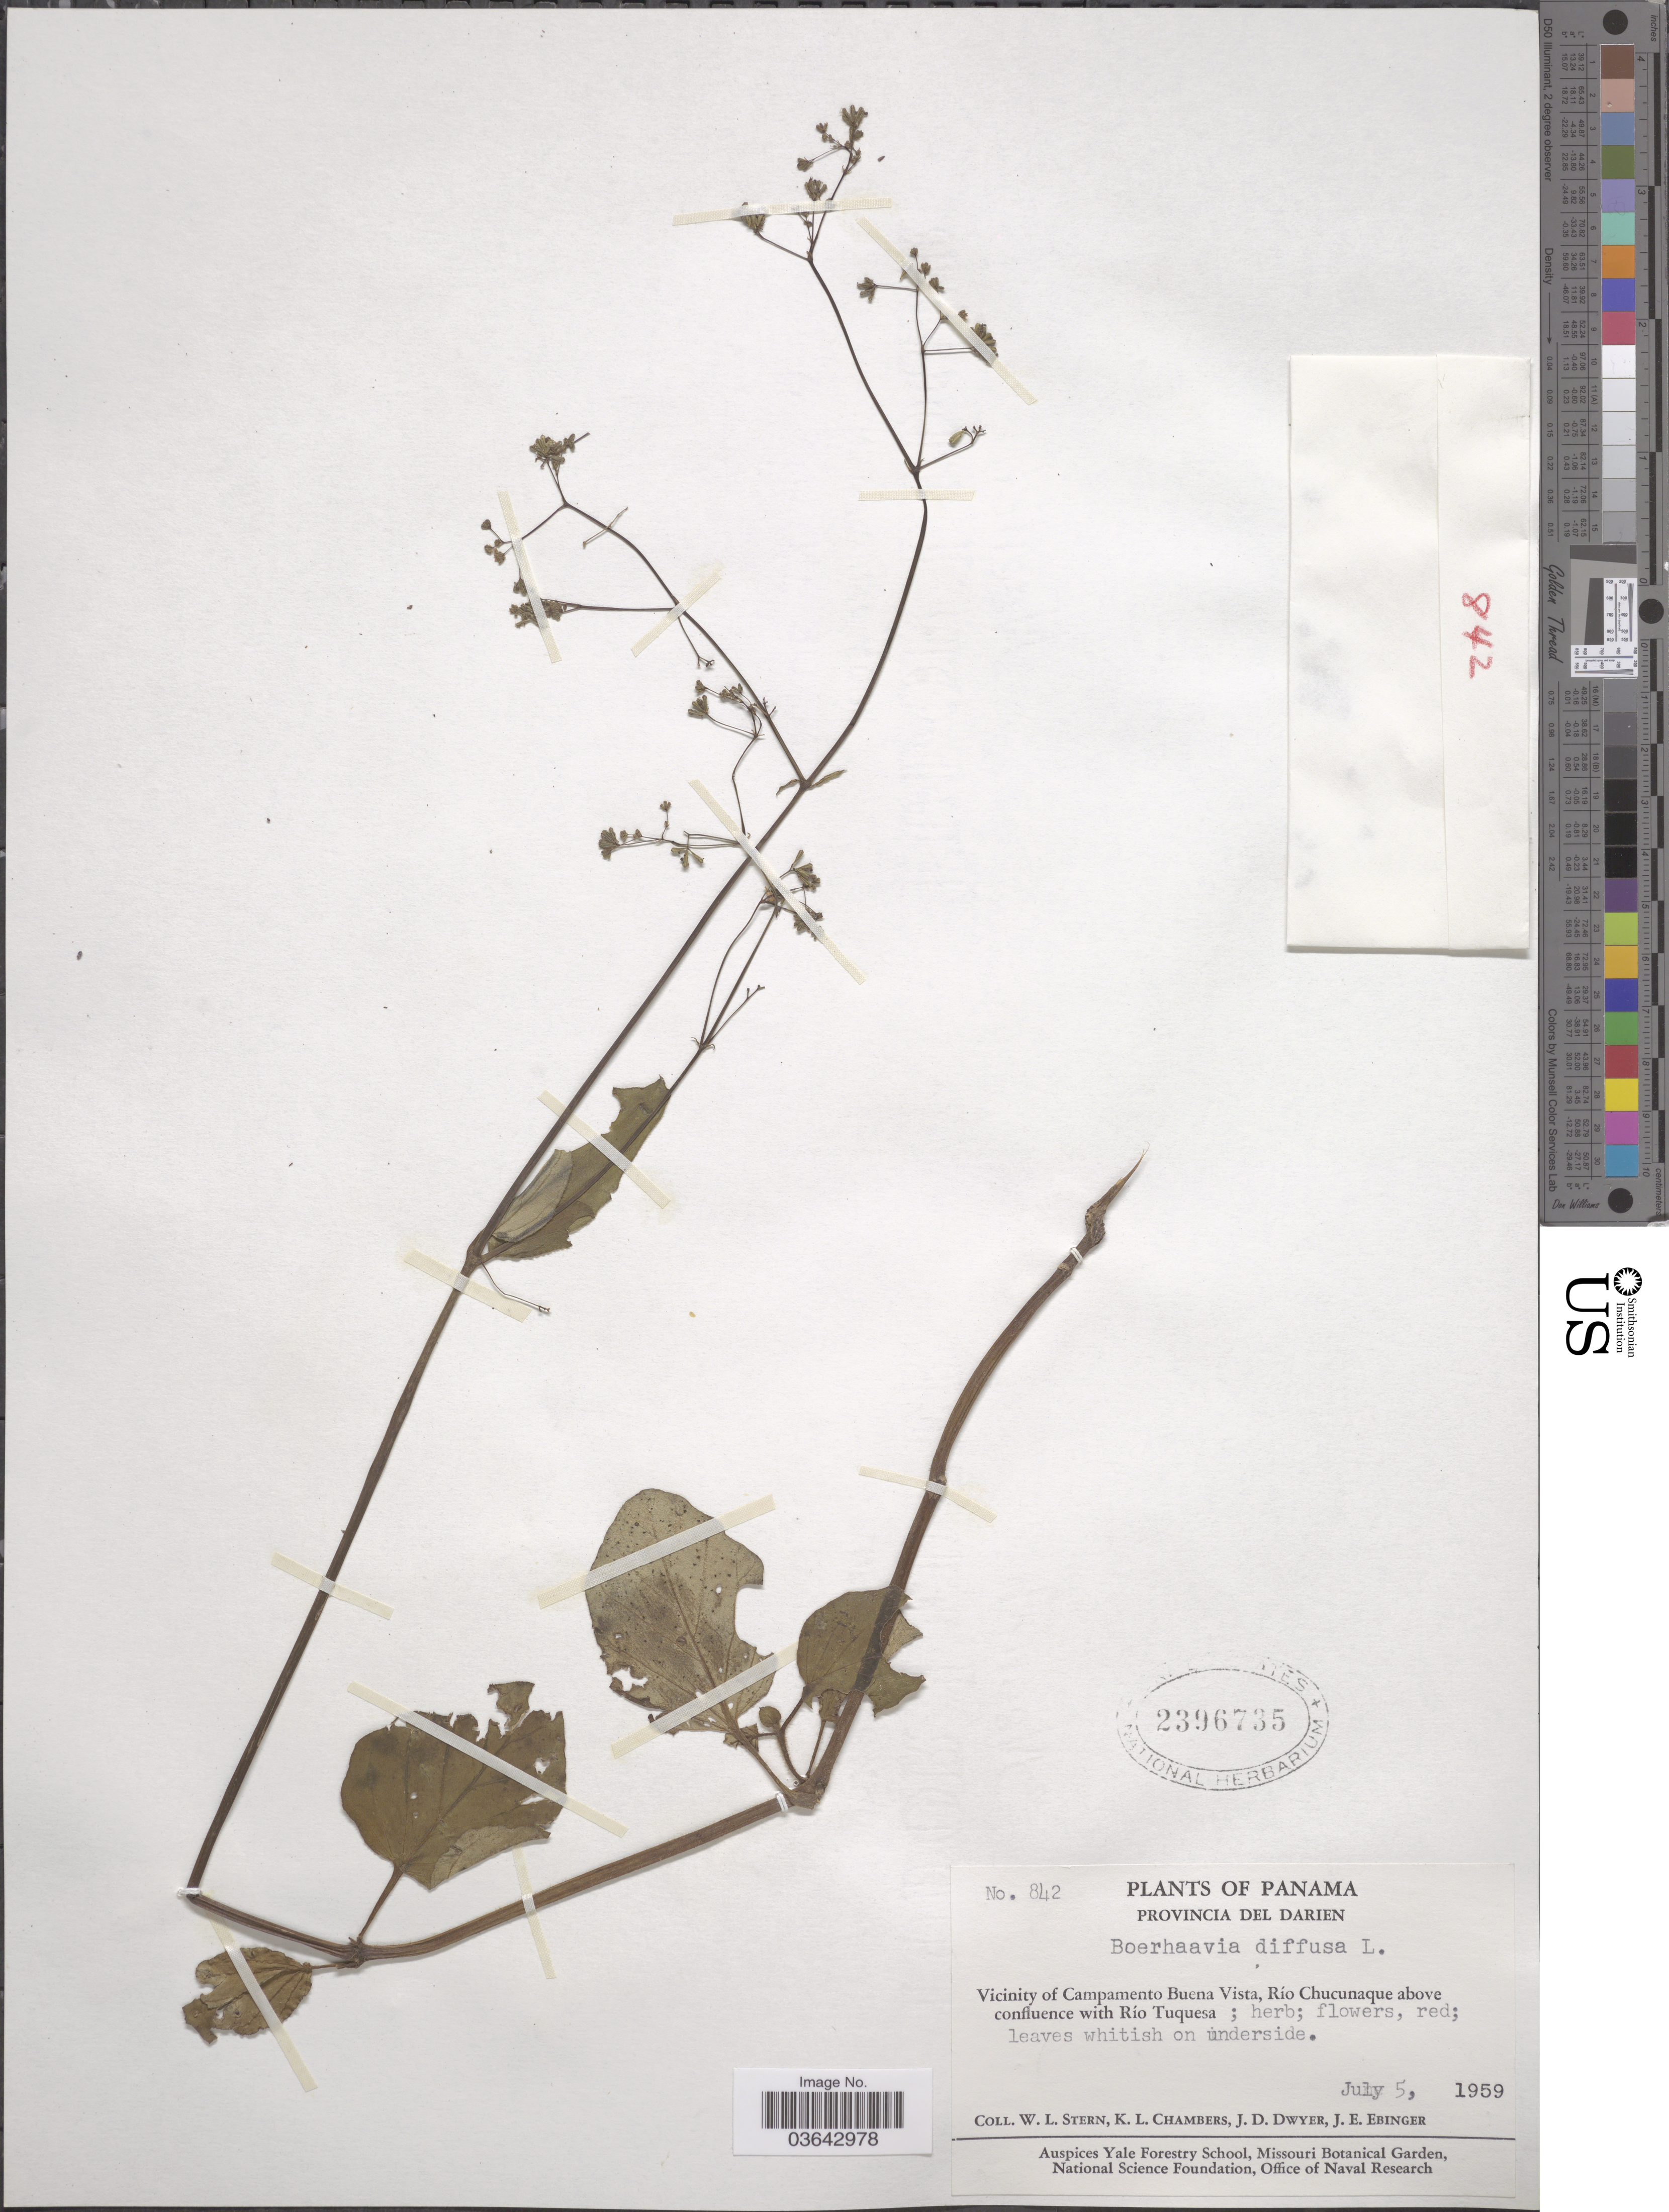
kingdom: Plantae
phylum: Tracheophyta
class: Magnoliopsida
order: Caryophyllales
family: Nyctaginaceae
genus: Boerhavia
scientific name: Boerhavia diffusa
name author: L.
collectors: W. L. Stern, K. Chambers, J. D. Dwyer & J. Ebinger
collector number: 842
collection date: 1959-07-05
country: Panama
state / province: Darién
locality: Vicinity of Campamento Buena Vista, Río Chucunaque above confluence with Río Tuquesa.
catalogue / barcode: US 2396735